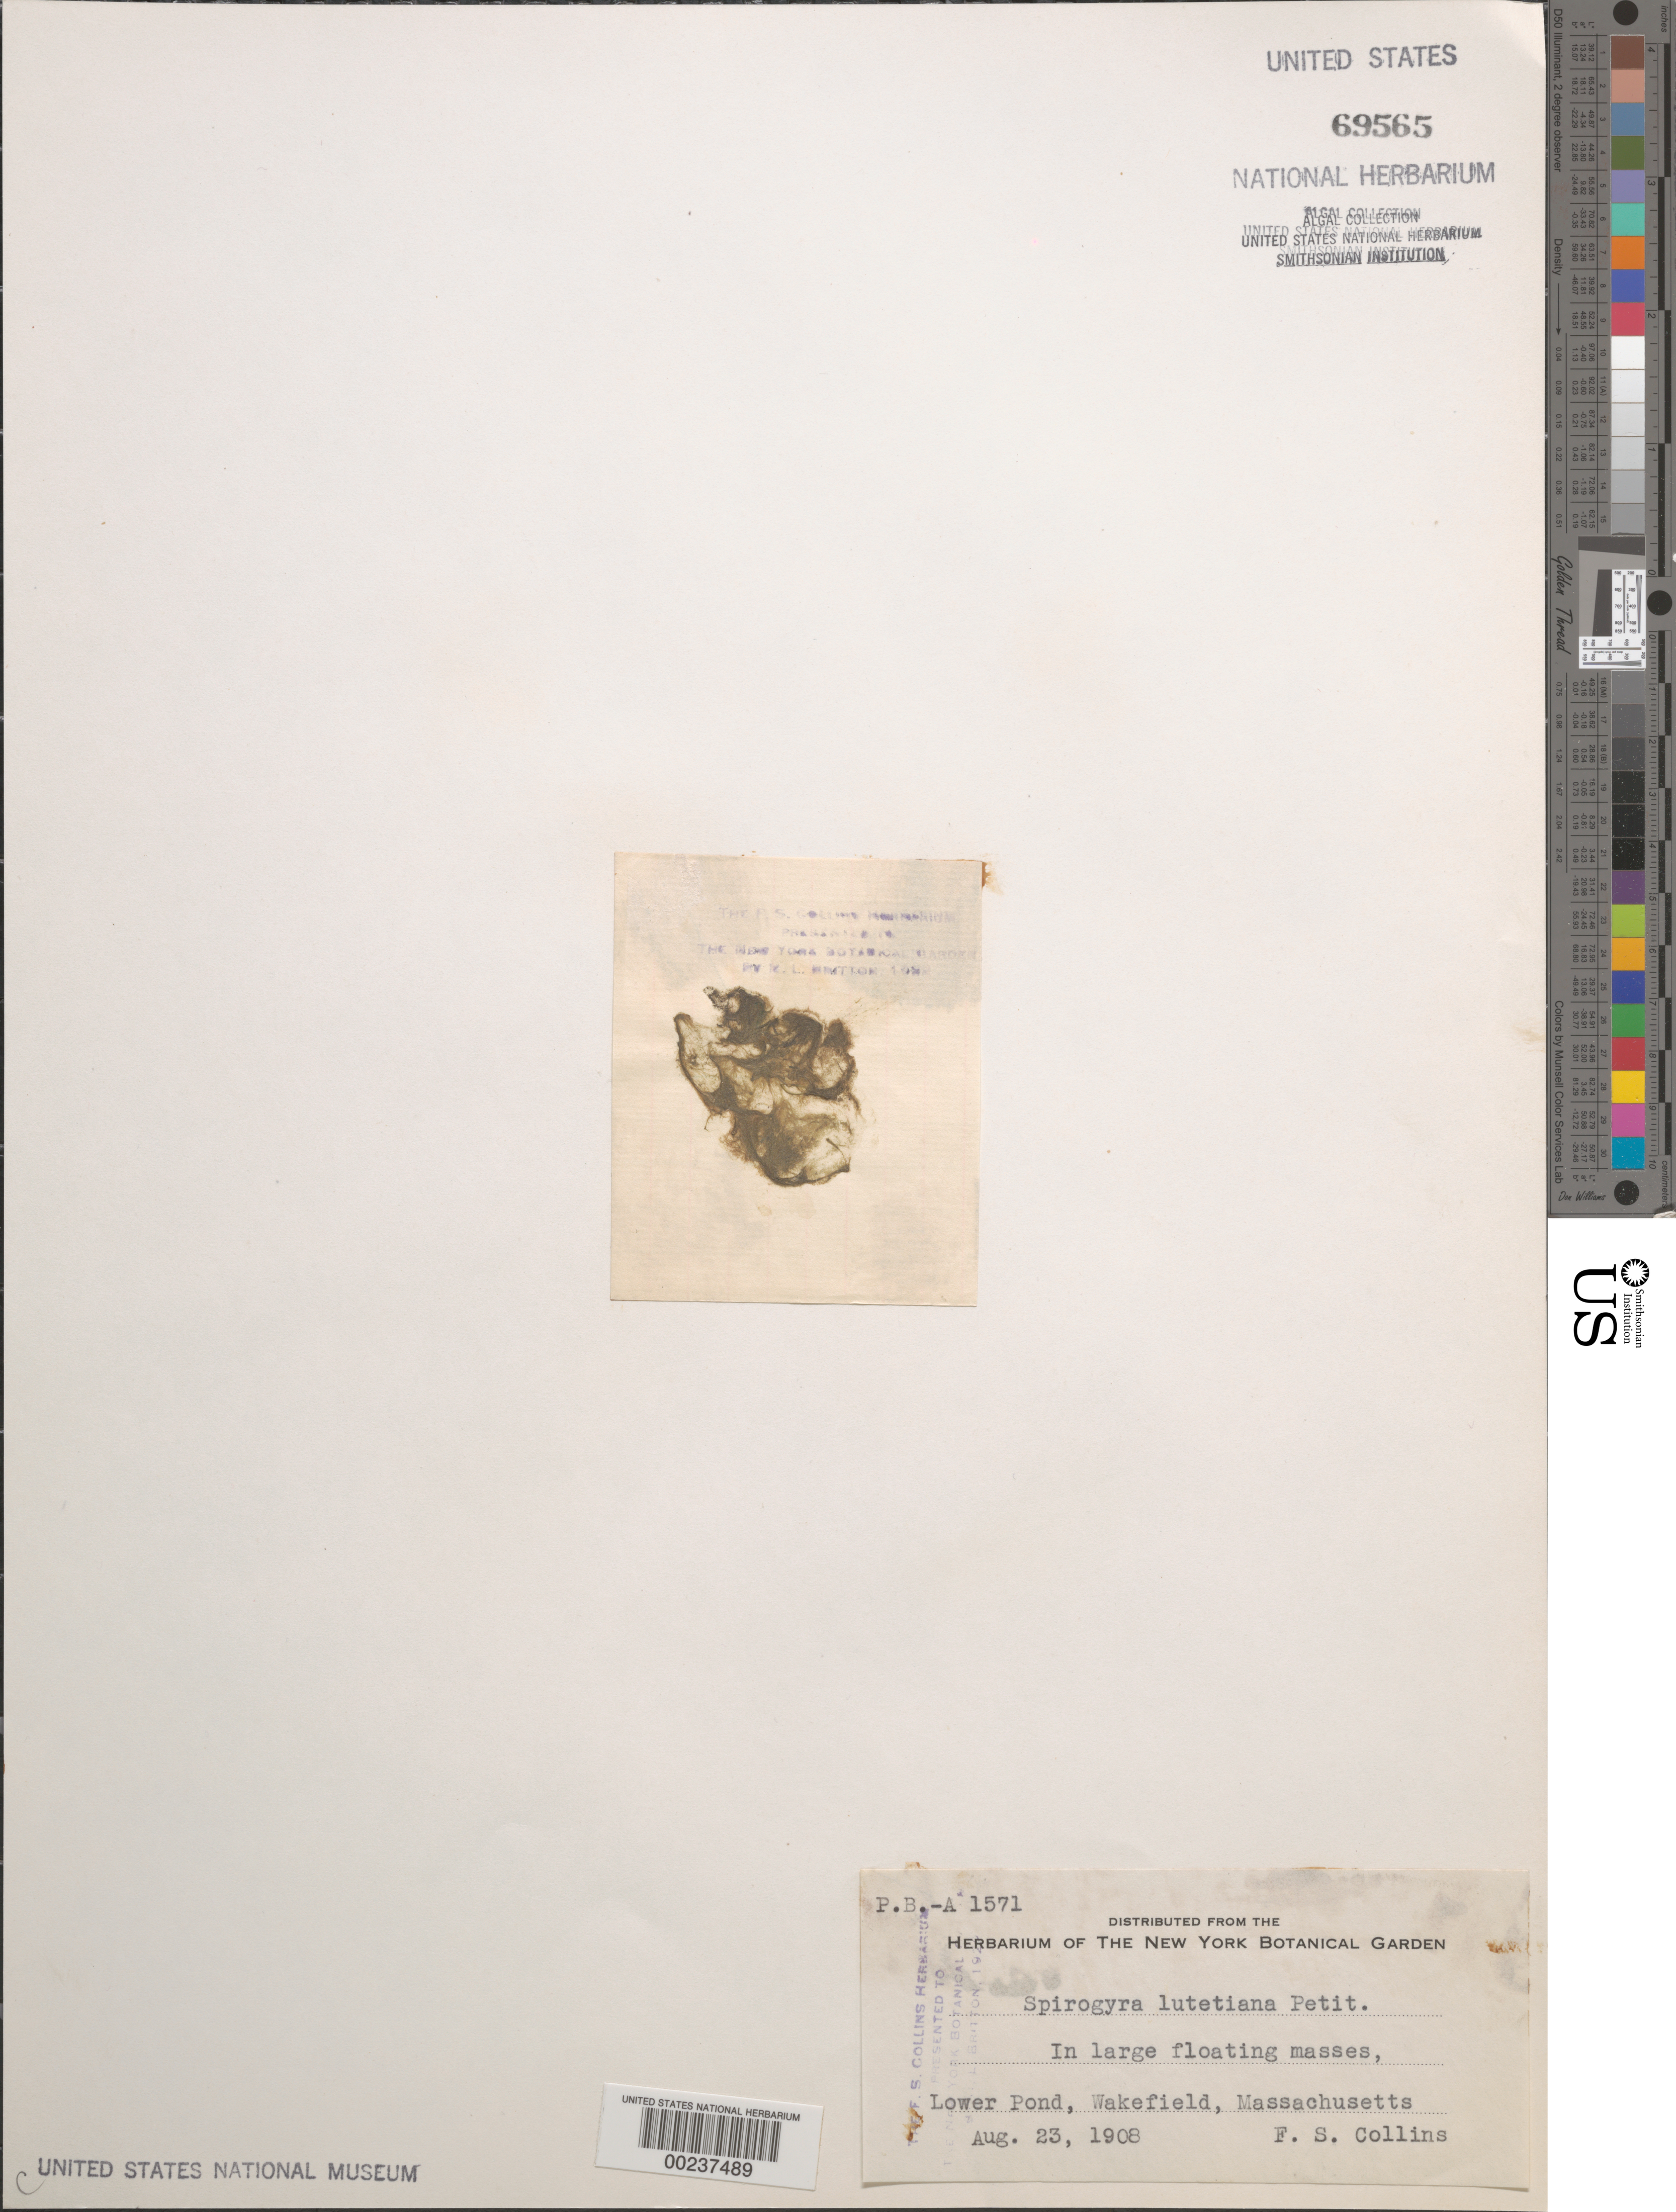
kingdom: Plantae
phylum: Charophyta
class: Zygnematophyceae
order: Zygnematales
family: Zygnemataceae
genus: Spirogyra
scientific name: Spirogyra lutetiana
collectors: F. Collins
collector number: PB-A 1571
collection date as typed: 23 Aug 1908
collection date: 1908-08-23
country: United States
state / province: Massachusetts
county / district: Middlesex County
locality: Wakefield. Lower Pond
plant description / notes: Collins, Holden & Setchell, Phycotheca Boreali-Americana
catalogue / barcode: US 69565